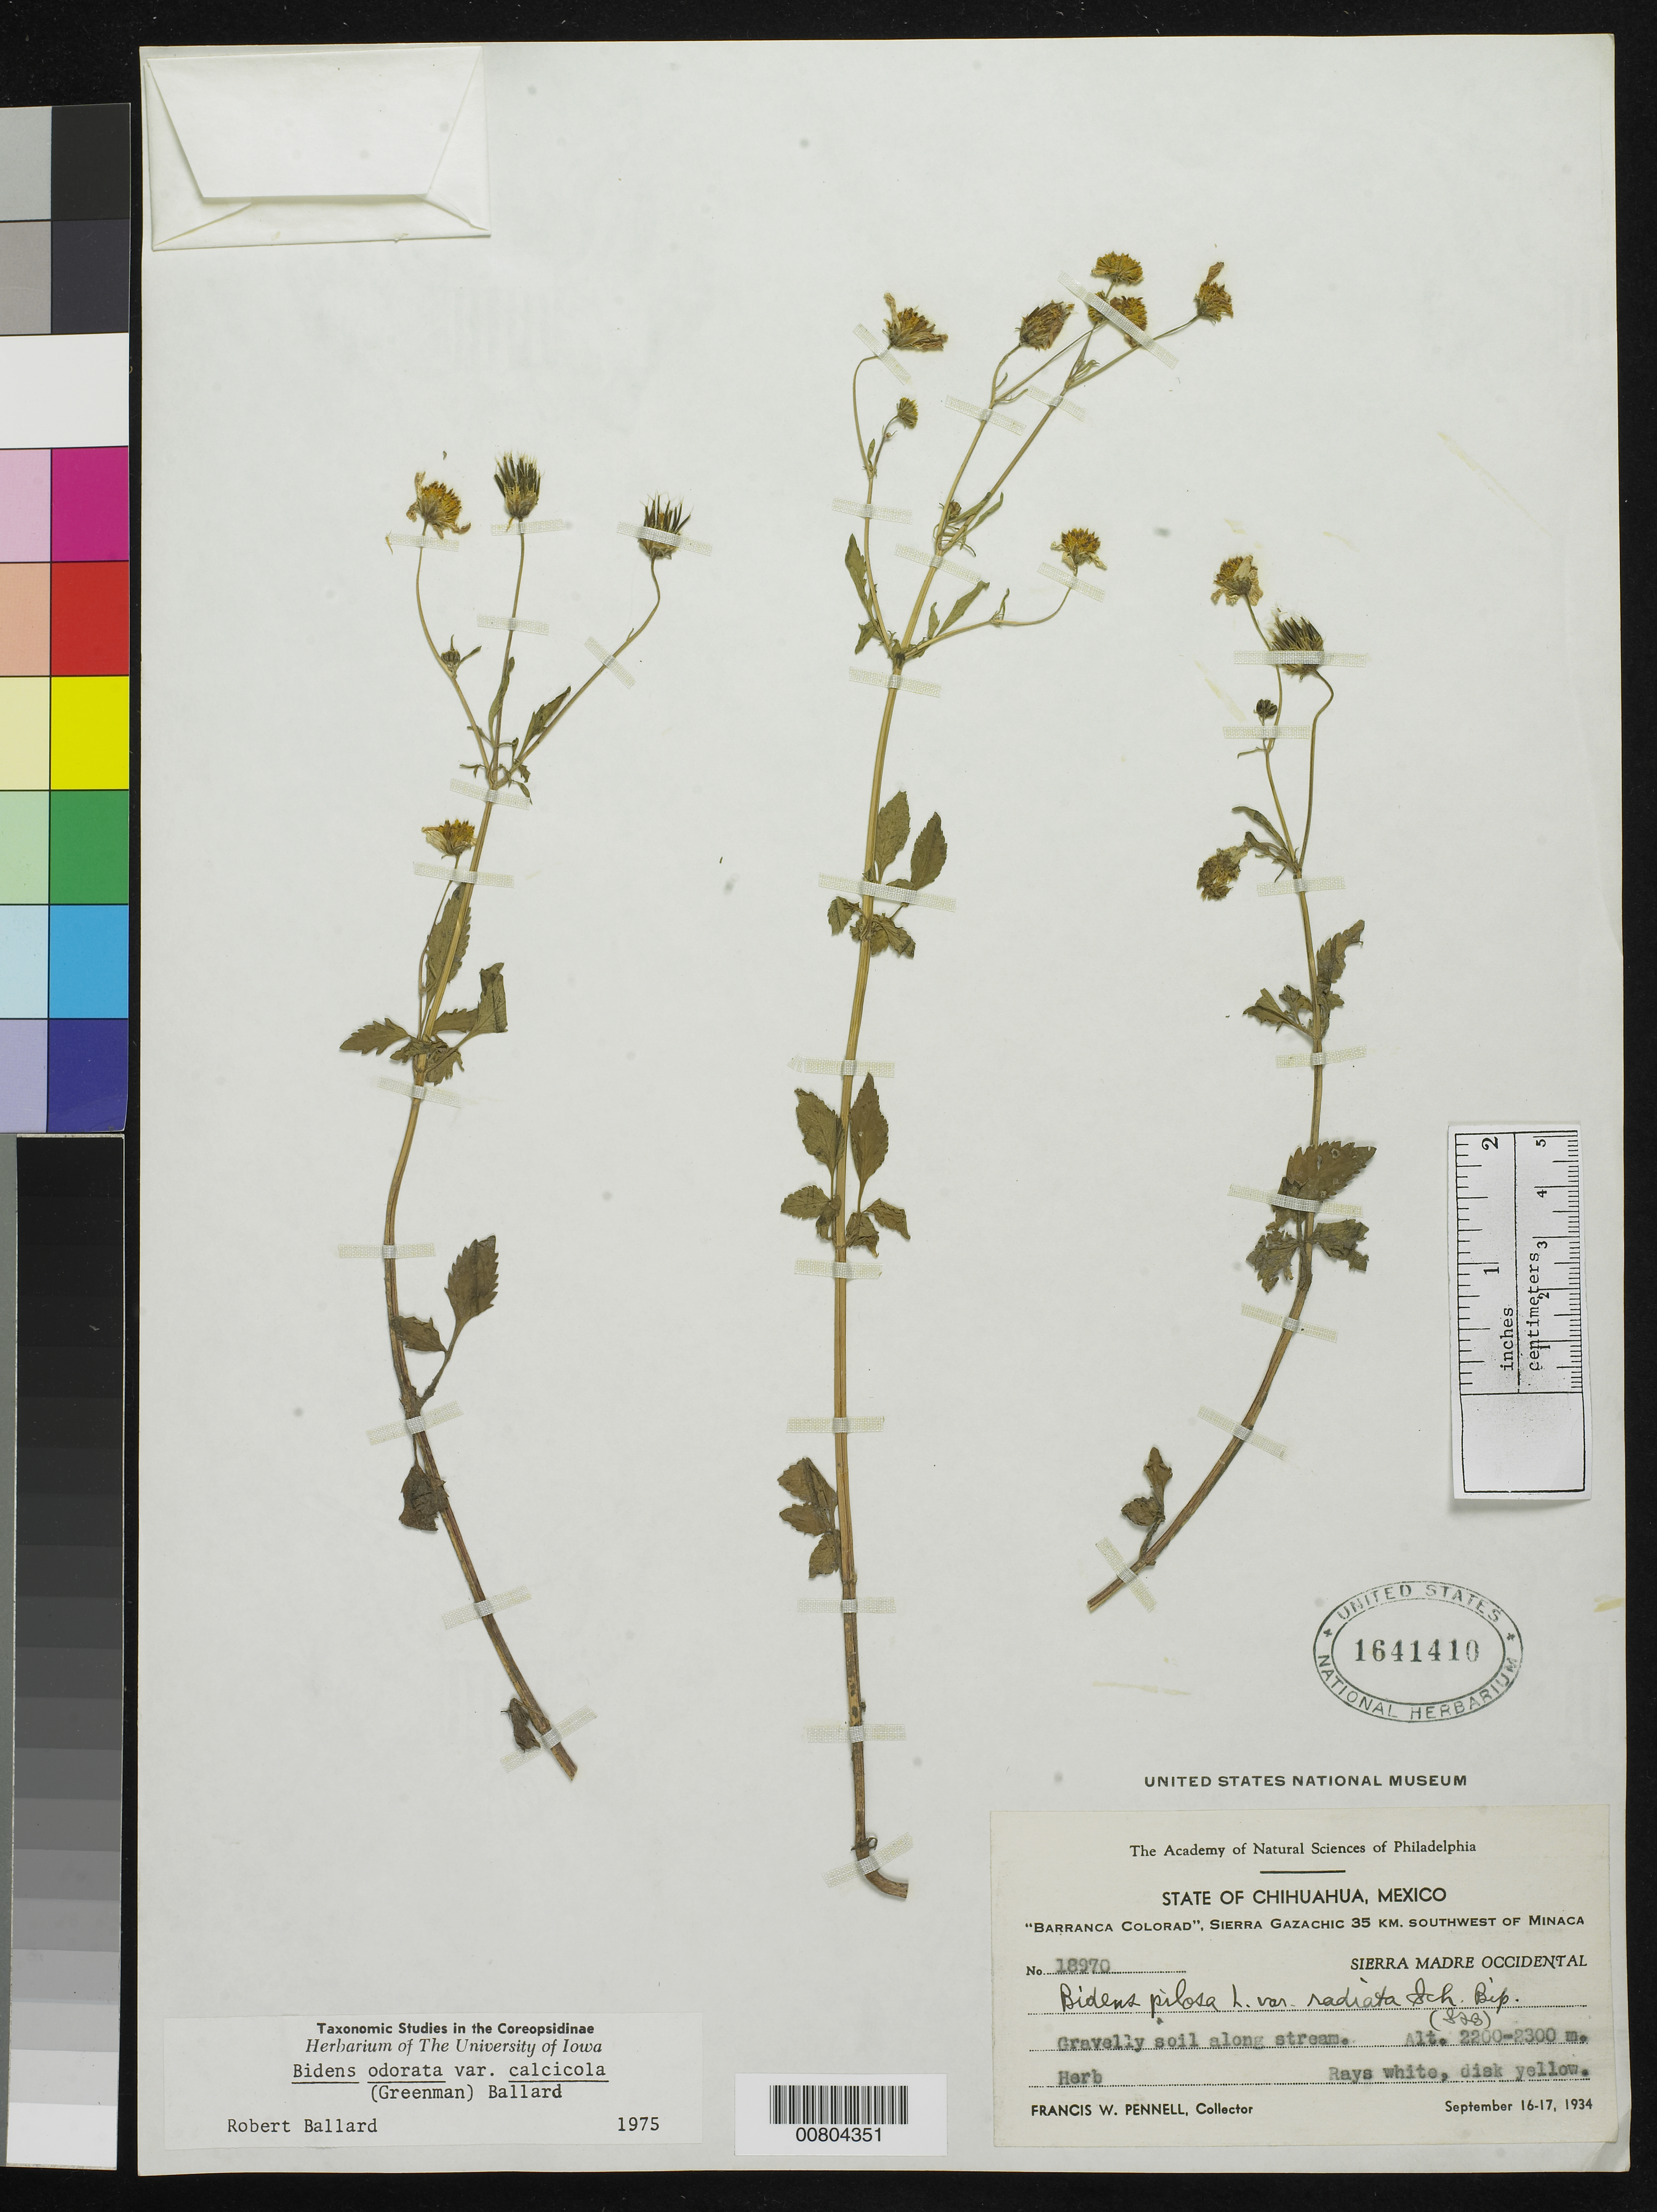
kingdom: Plantae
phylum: Tracheophyta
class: Magnoliopsida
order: Asterales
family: Asteraceae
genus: Bidens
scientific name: Bidens odorata var. calcicola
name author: (Greenm.) Ballard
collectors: F. W. Pennell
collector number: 18970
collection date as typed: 16 Sep 1934 to 17 Sep 1934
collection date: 1934-09-16/1934-09-17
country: Mexico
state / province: Chihuahua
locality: Barranca Colorad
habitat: Gravelly soil along stream.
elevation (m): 2300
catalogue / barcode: US 1641410